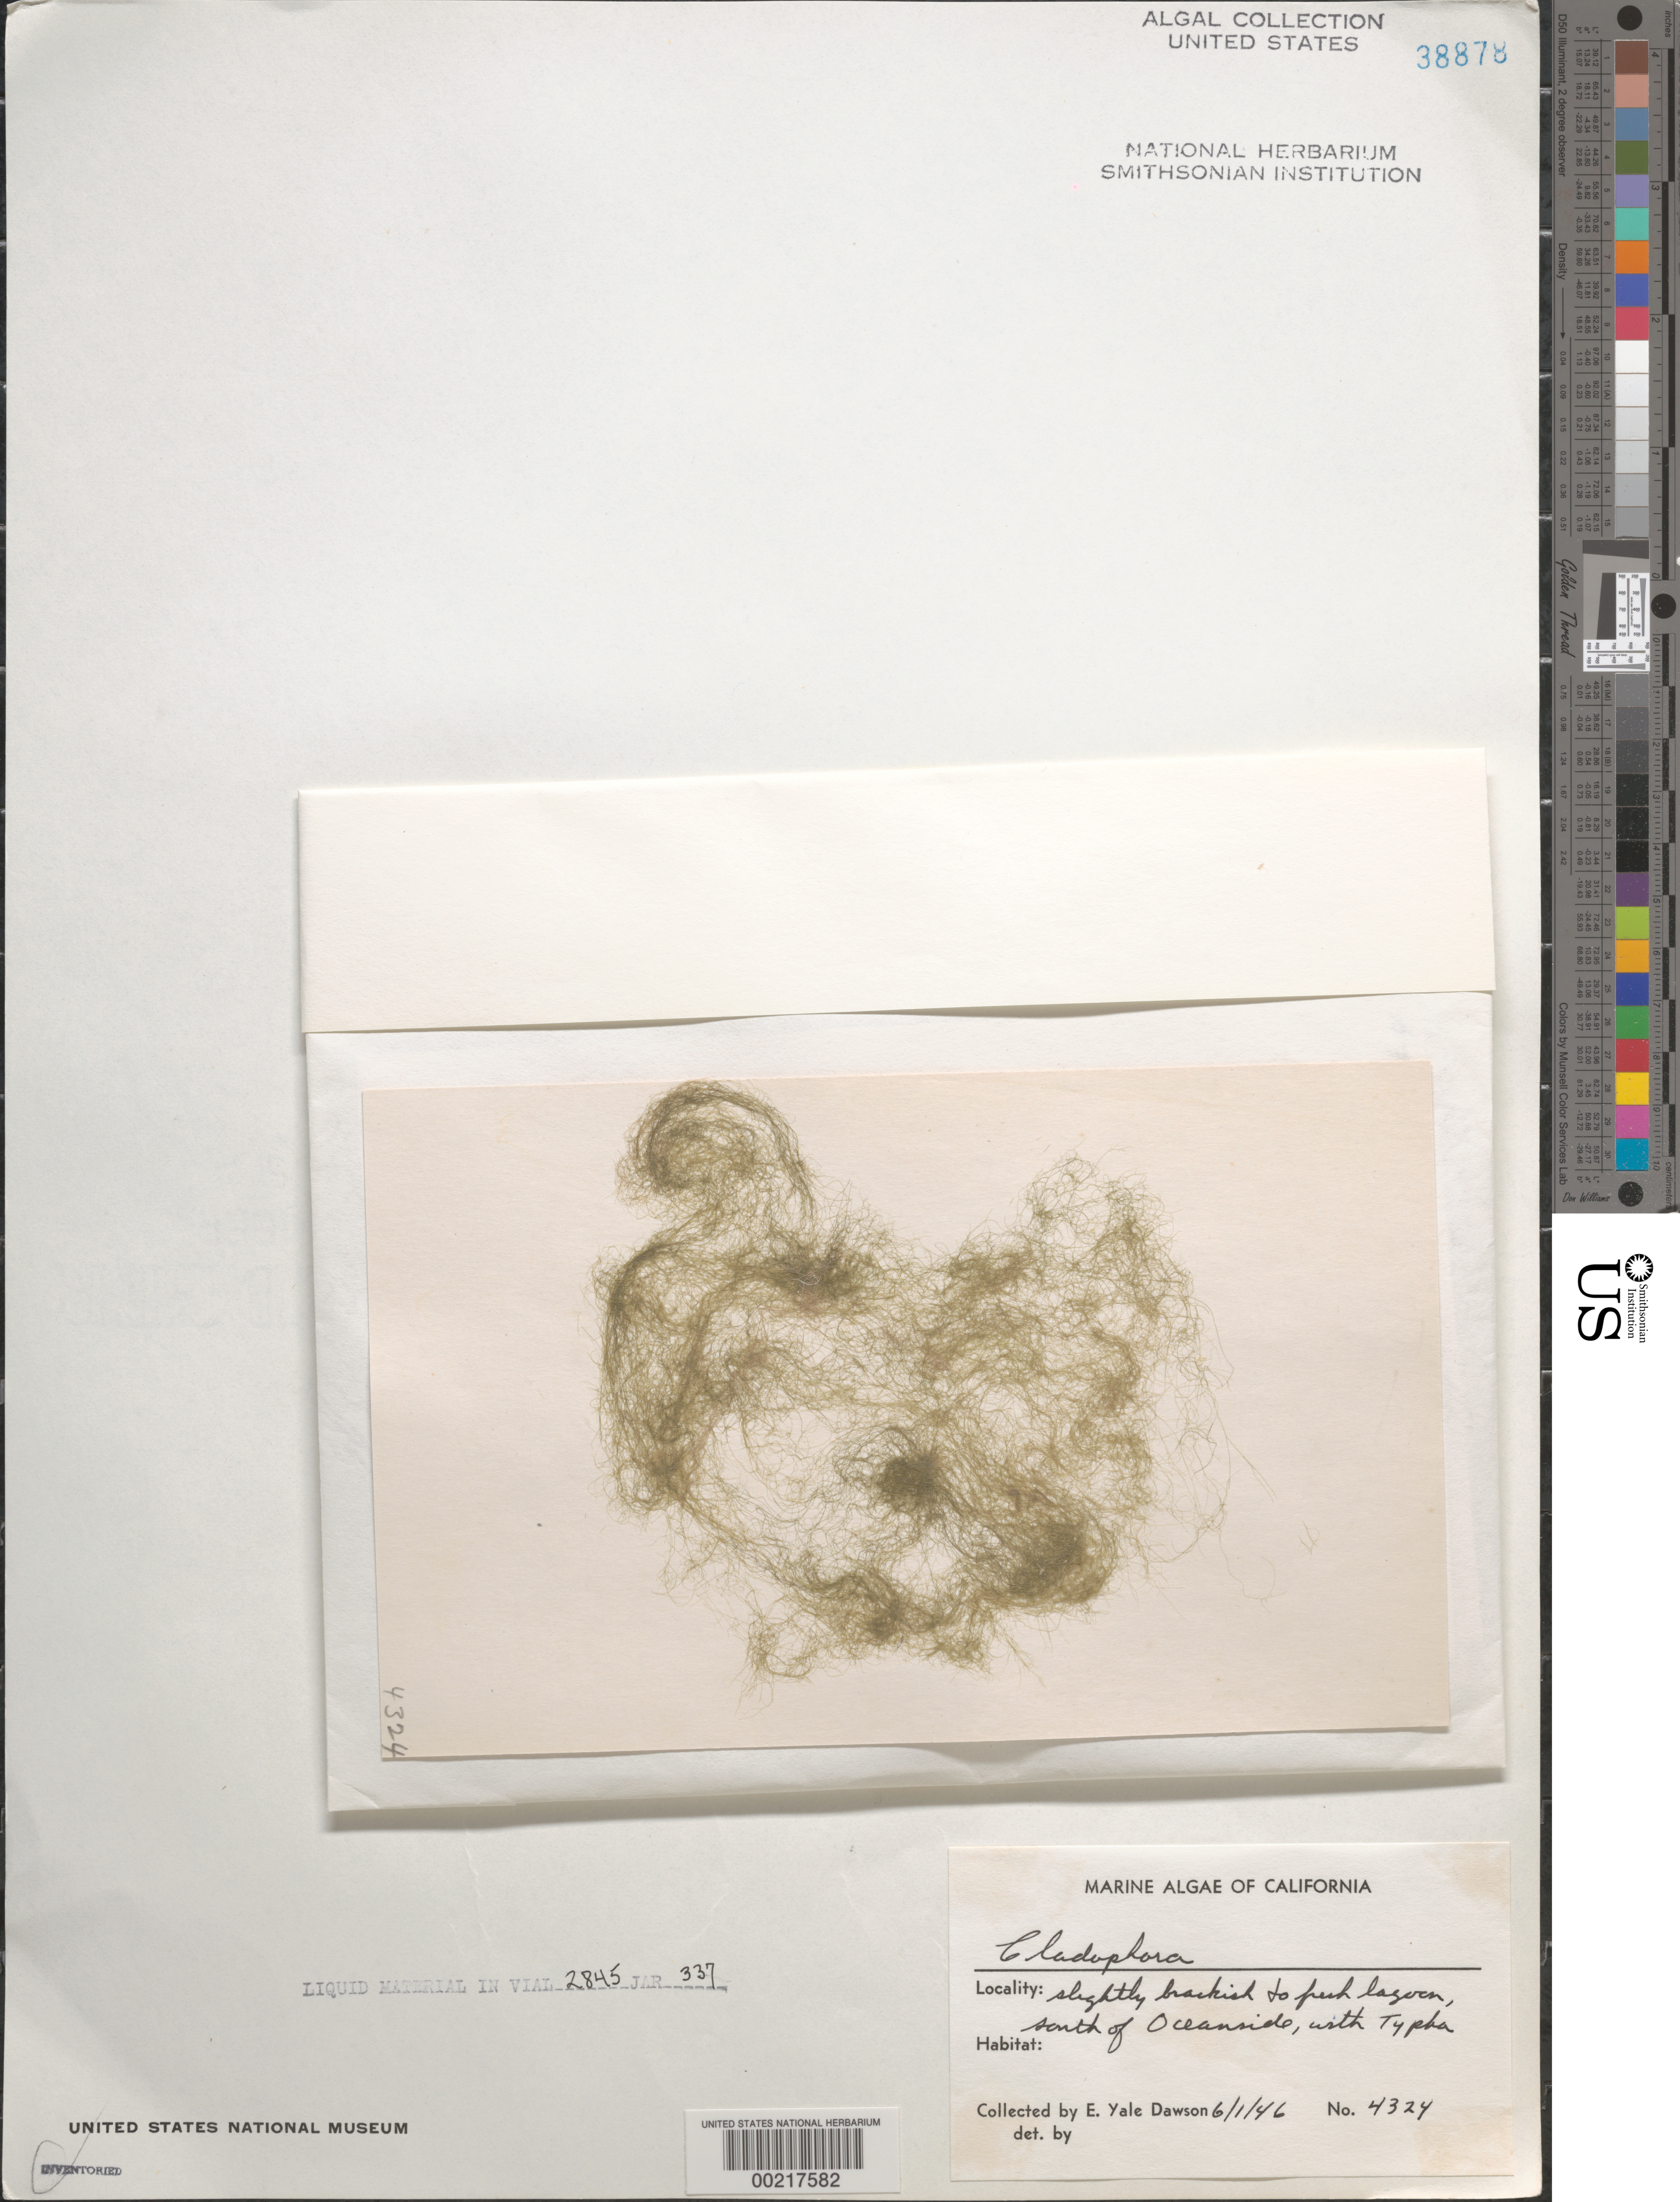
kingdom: Plantae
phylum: Chlorophyta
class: Ulvophyceae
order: Cladophorales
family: Cladophoraceae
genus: Cladophora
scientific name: Cladophora sp.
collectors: E. Y. Dawson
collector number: EYD 4324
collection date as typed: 01 Jun 1946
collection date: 1946-06-01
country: United States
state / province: California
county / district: San Diego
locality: South of Oceanside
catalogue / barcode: US 38878